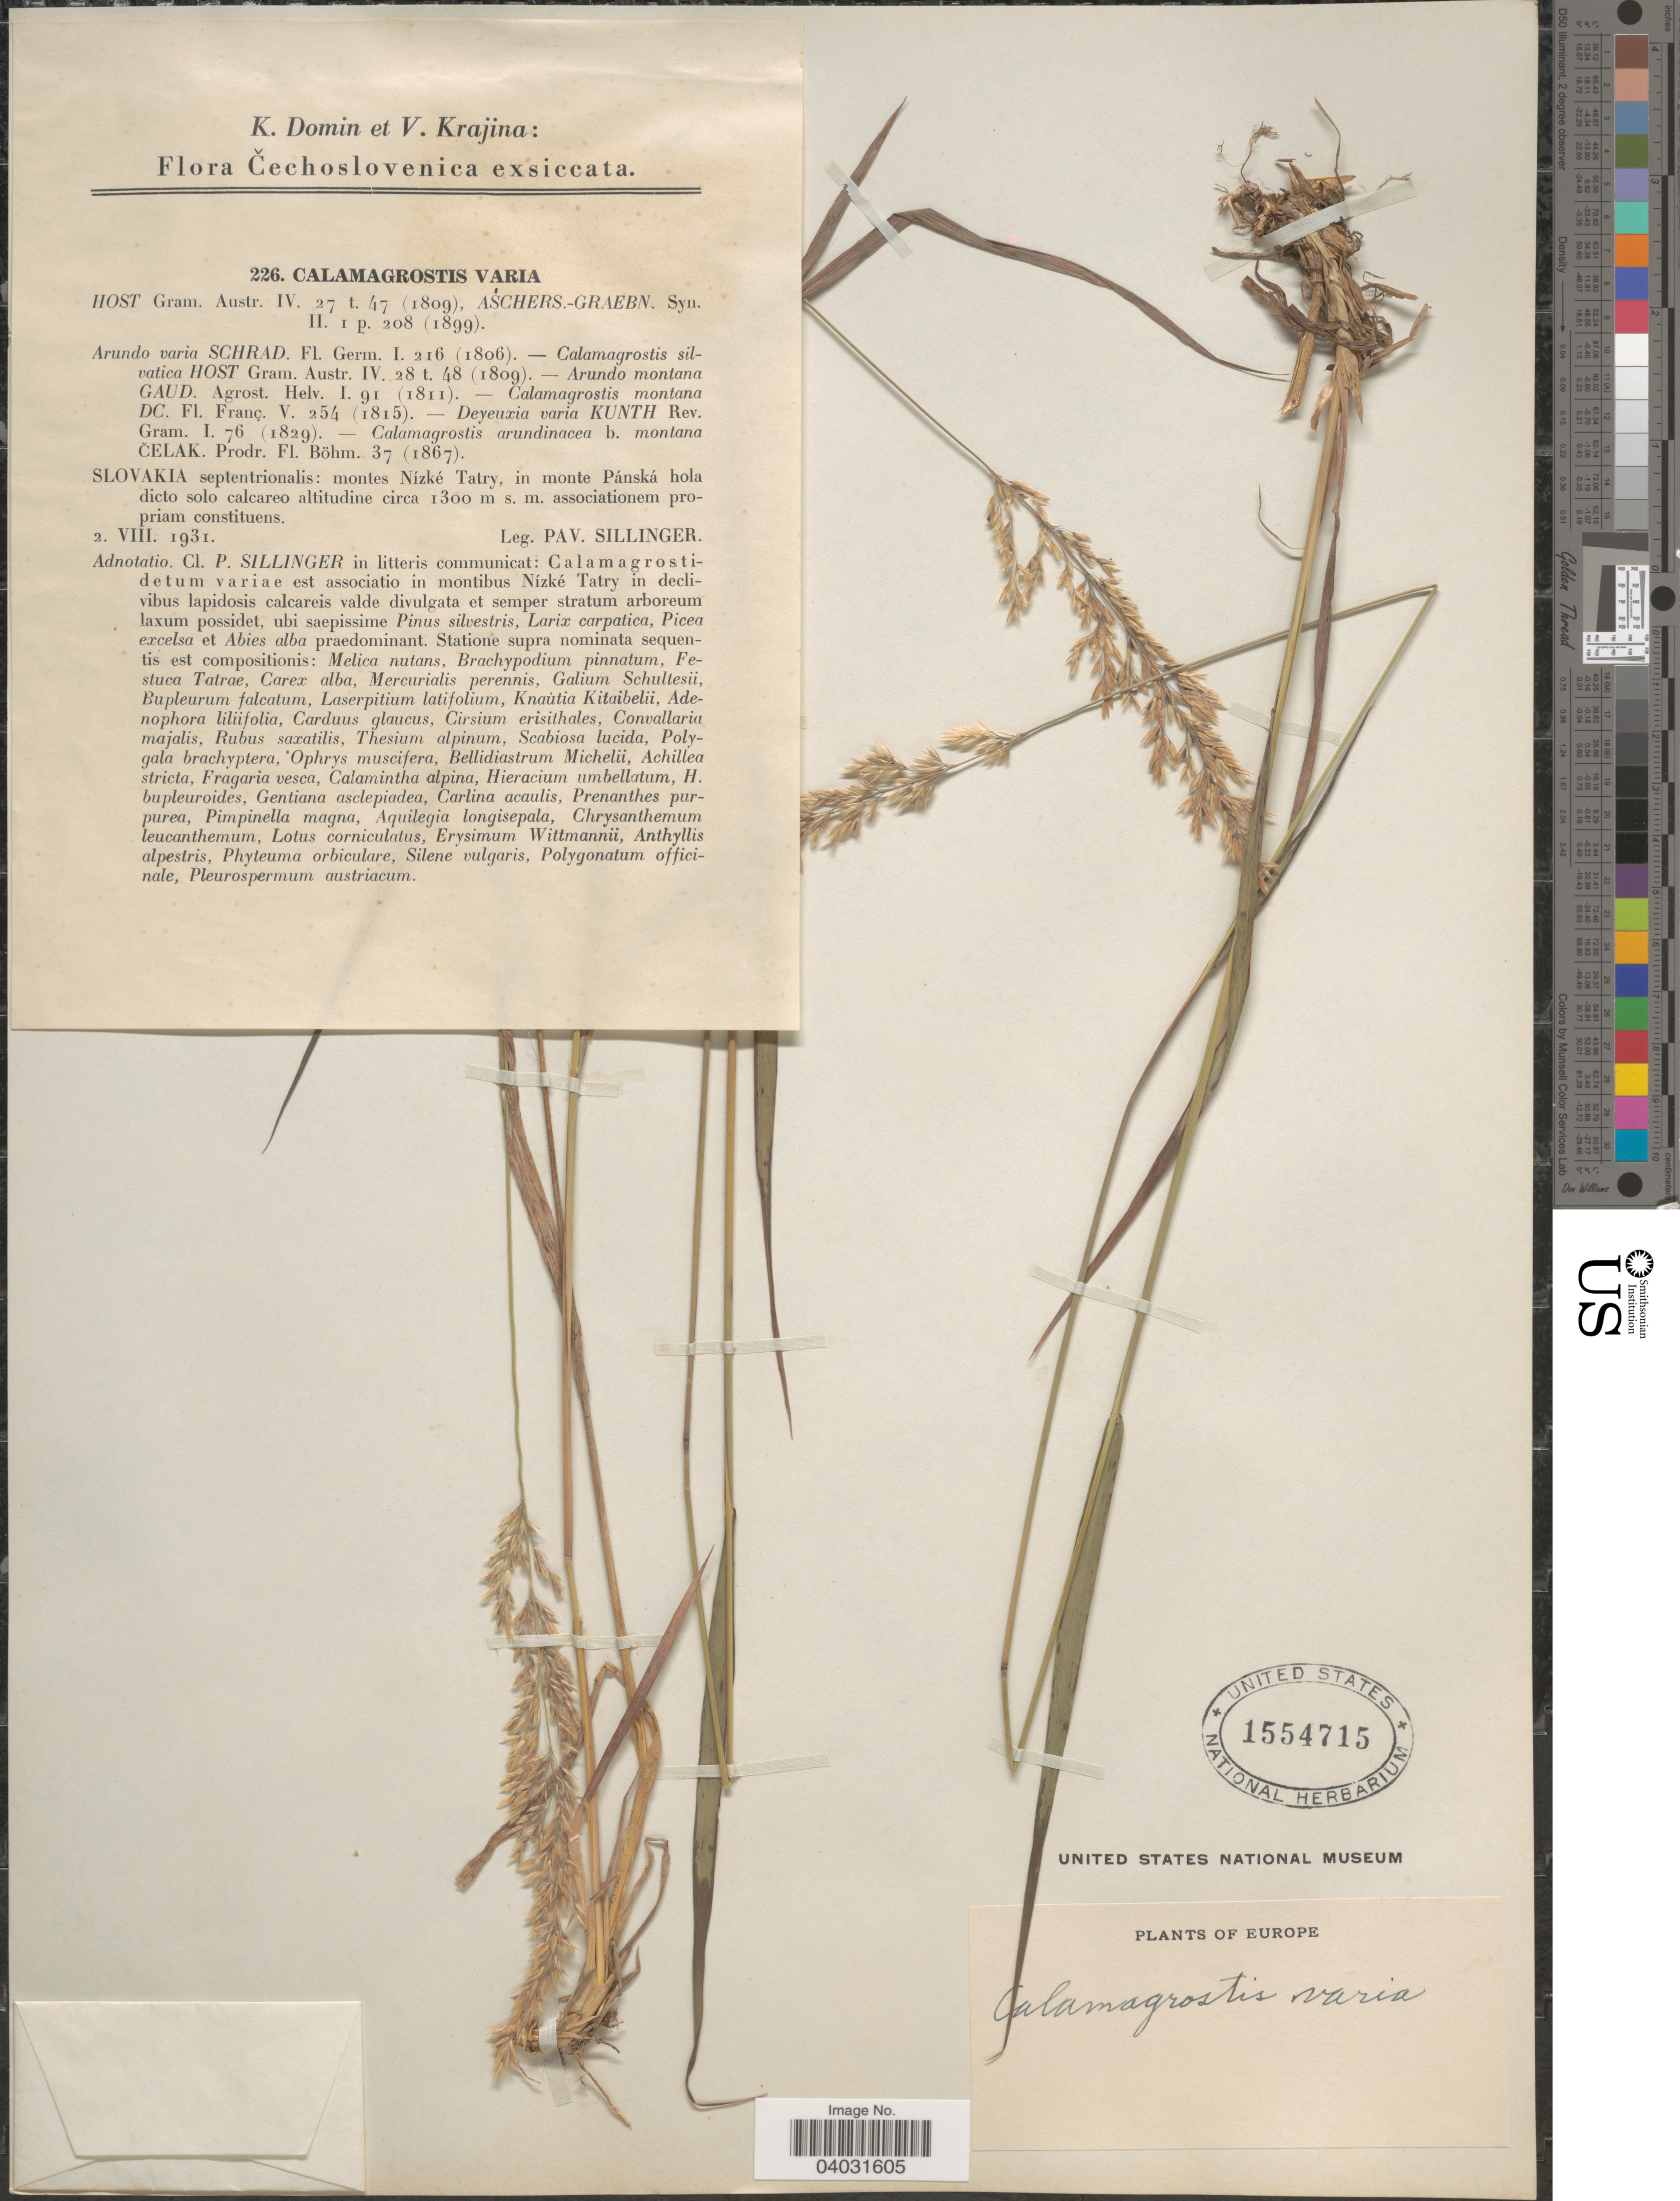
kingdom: Plantae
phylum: Tracheophyta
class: Liliopsida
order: Poales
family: Poaceae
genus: Calamagrostis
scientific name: Calamagrostis varia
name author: Host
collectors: P. Sillinger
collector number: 226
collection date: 1931-08-02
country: Slovakia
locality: Slovakia septentrionalis: montes Nízké Tatry, in monte Pánská hola dicto solo calcareo.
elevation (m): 1300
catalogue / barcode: US 1554715